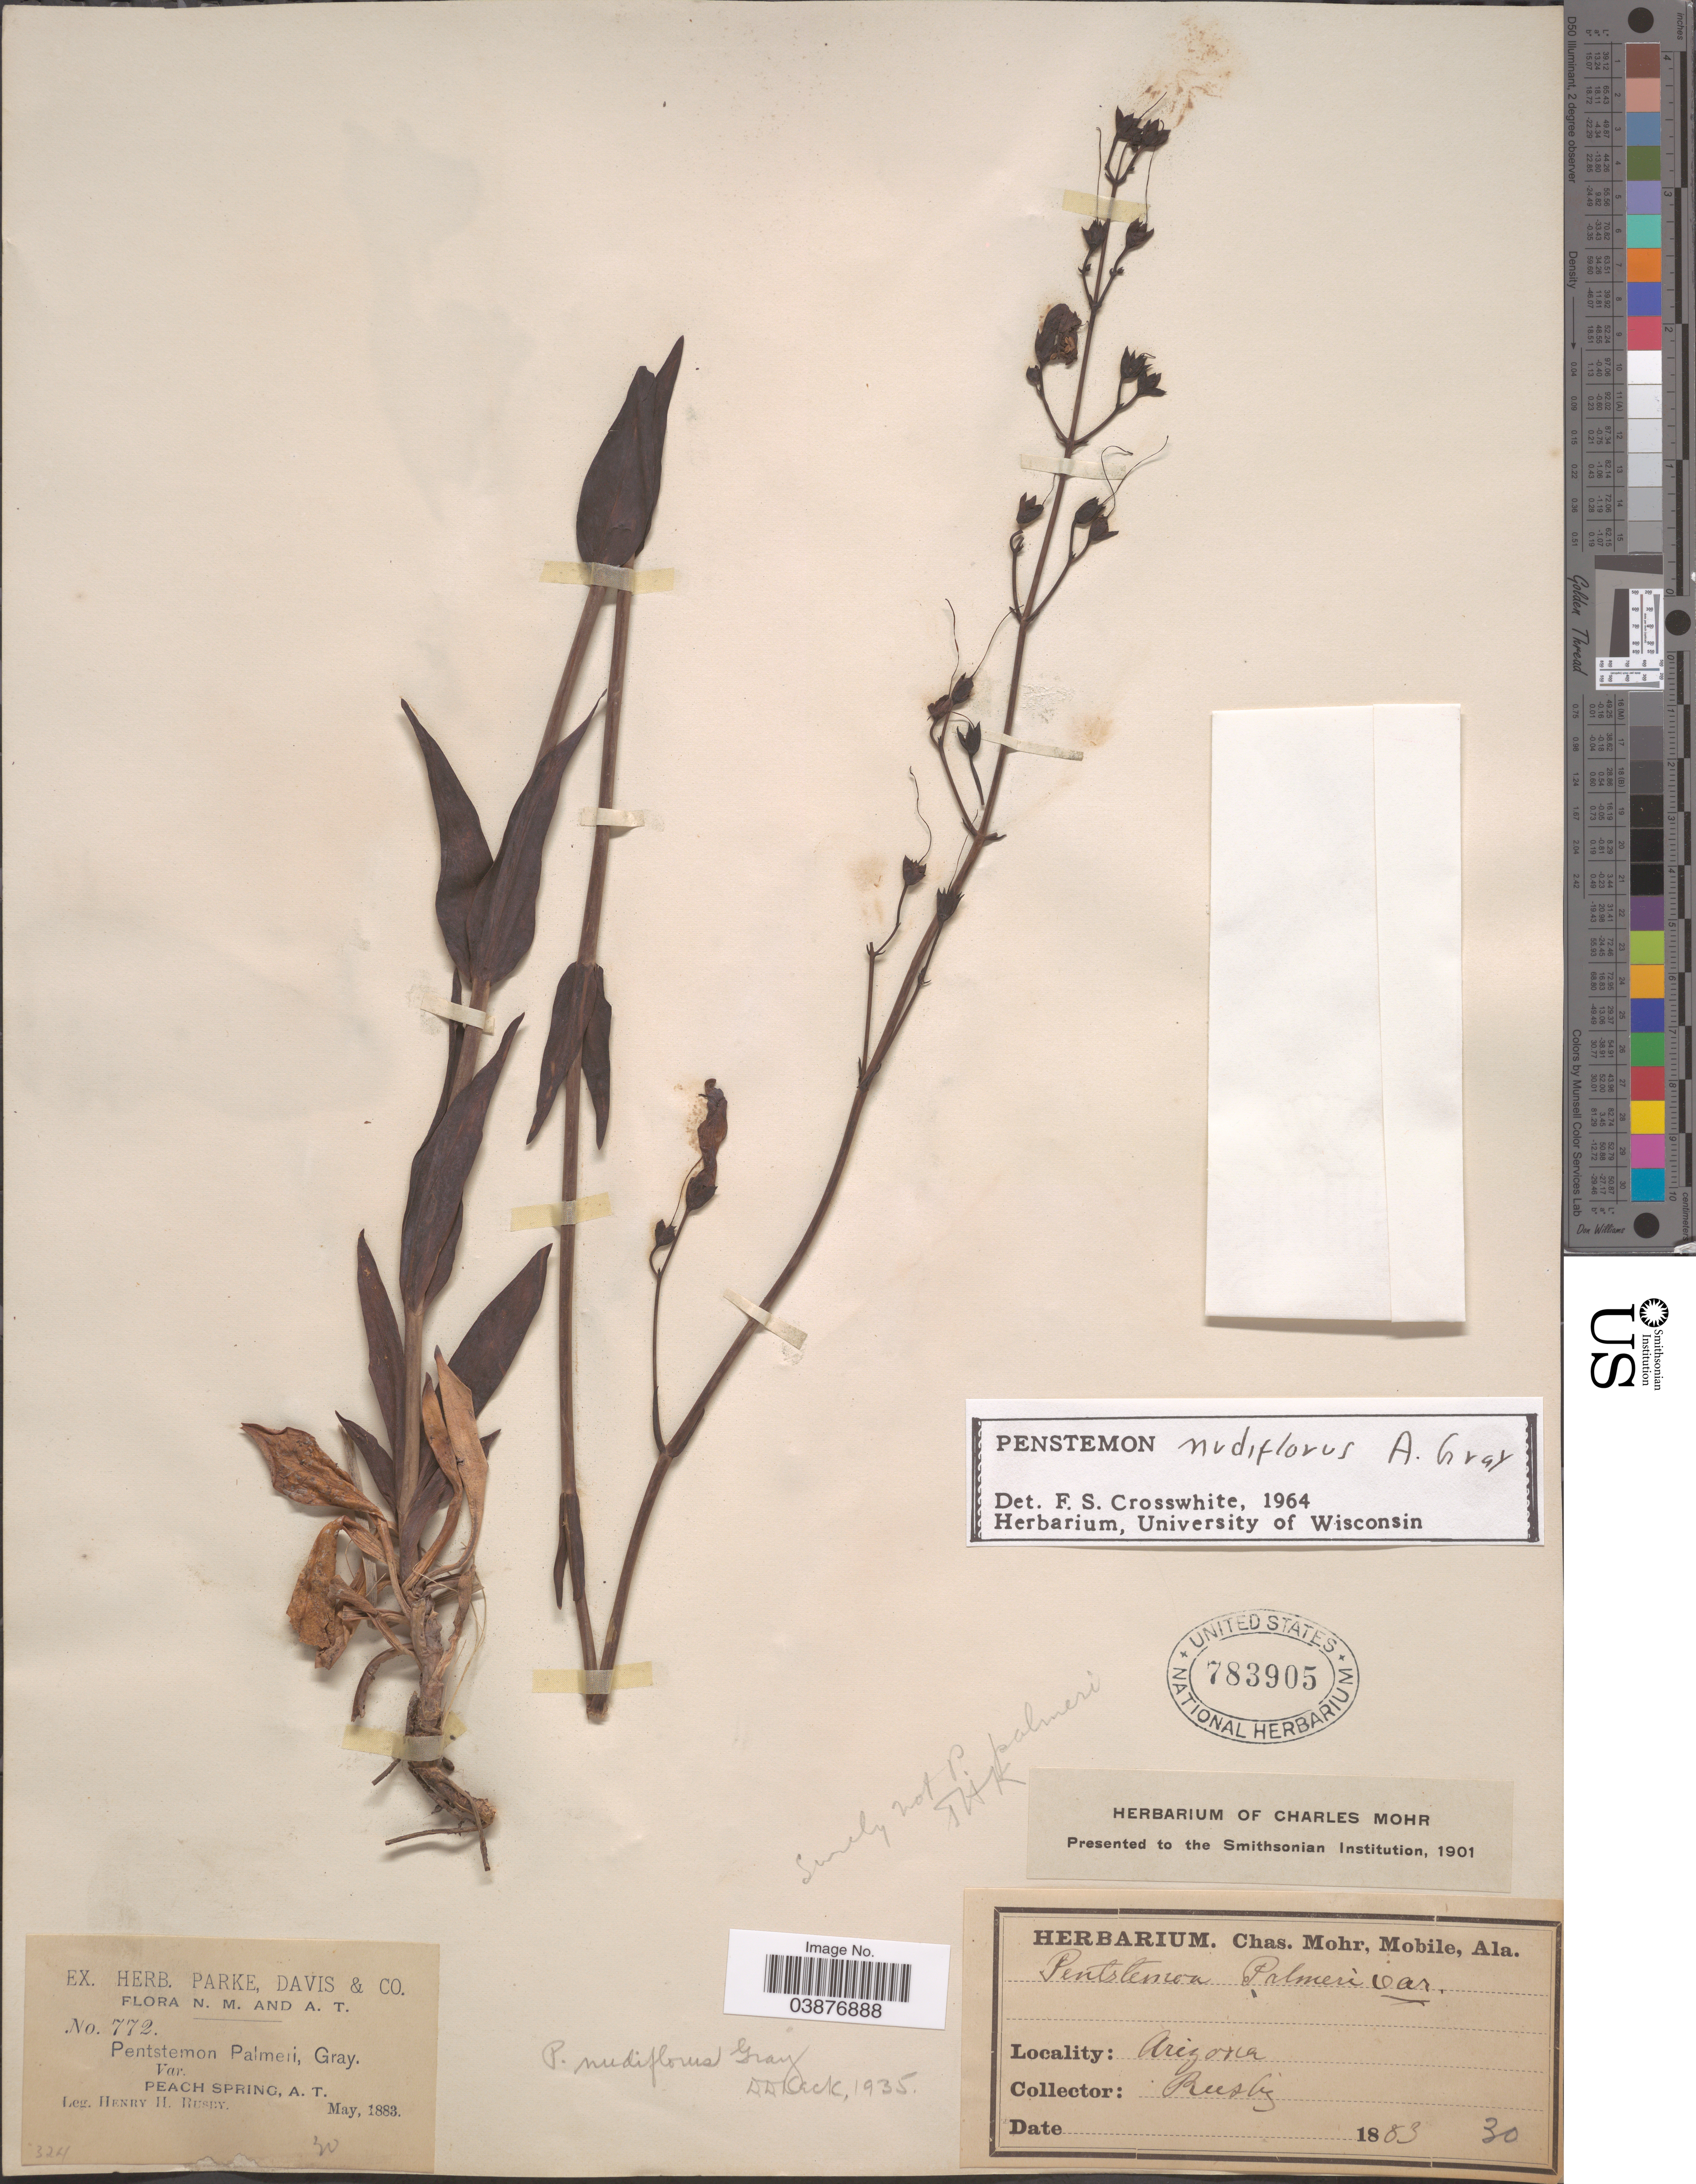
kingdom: Plantae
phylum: Tracheophyta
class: Magnoliopsida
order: Lamiales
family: Plantaginaceae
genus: Penstemon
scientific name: Penstemon nudiflorus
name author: A. Gray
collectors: H. H. Rusby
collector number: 772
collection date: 1883-05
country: United States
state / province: Arizona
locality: Peach Spring, A. T.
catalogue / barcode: US 783905